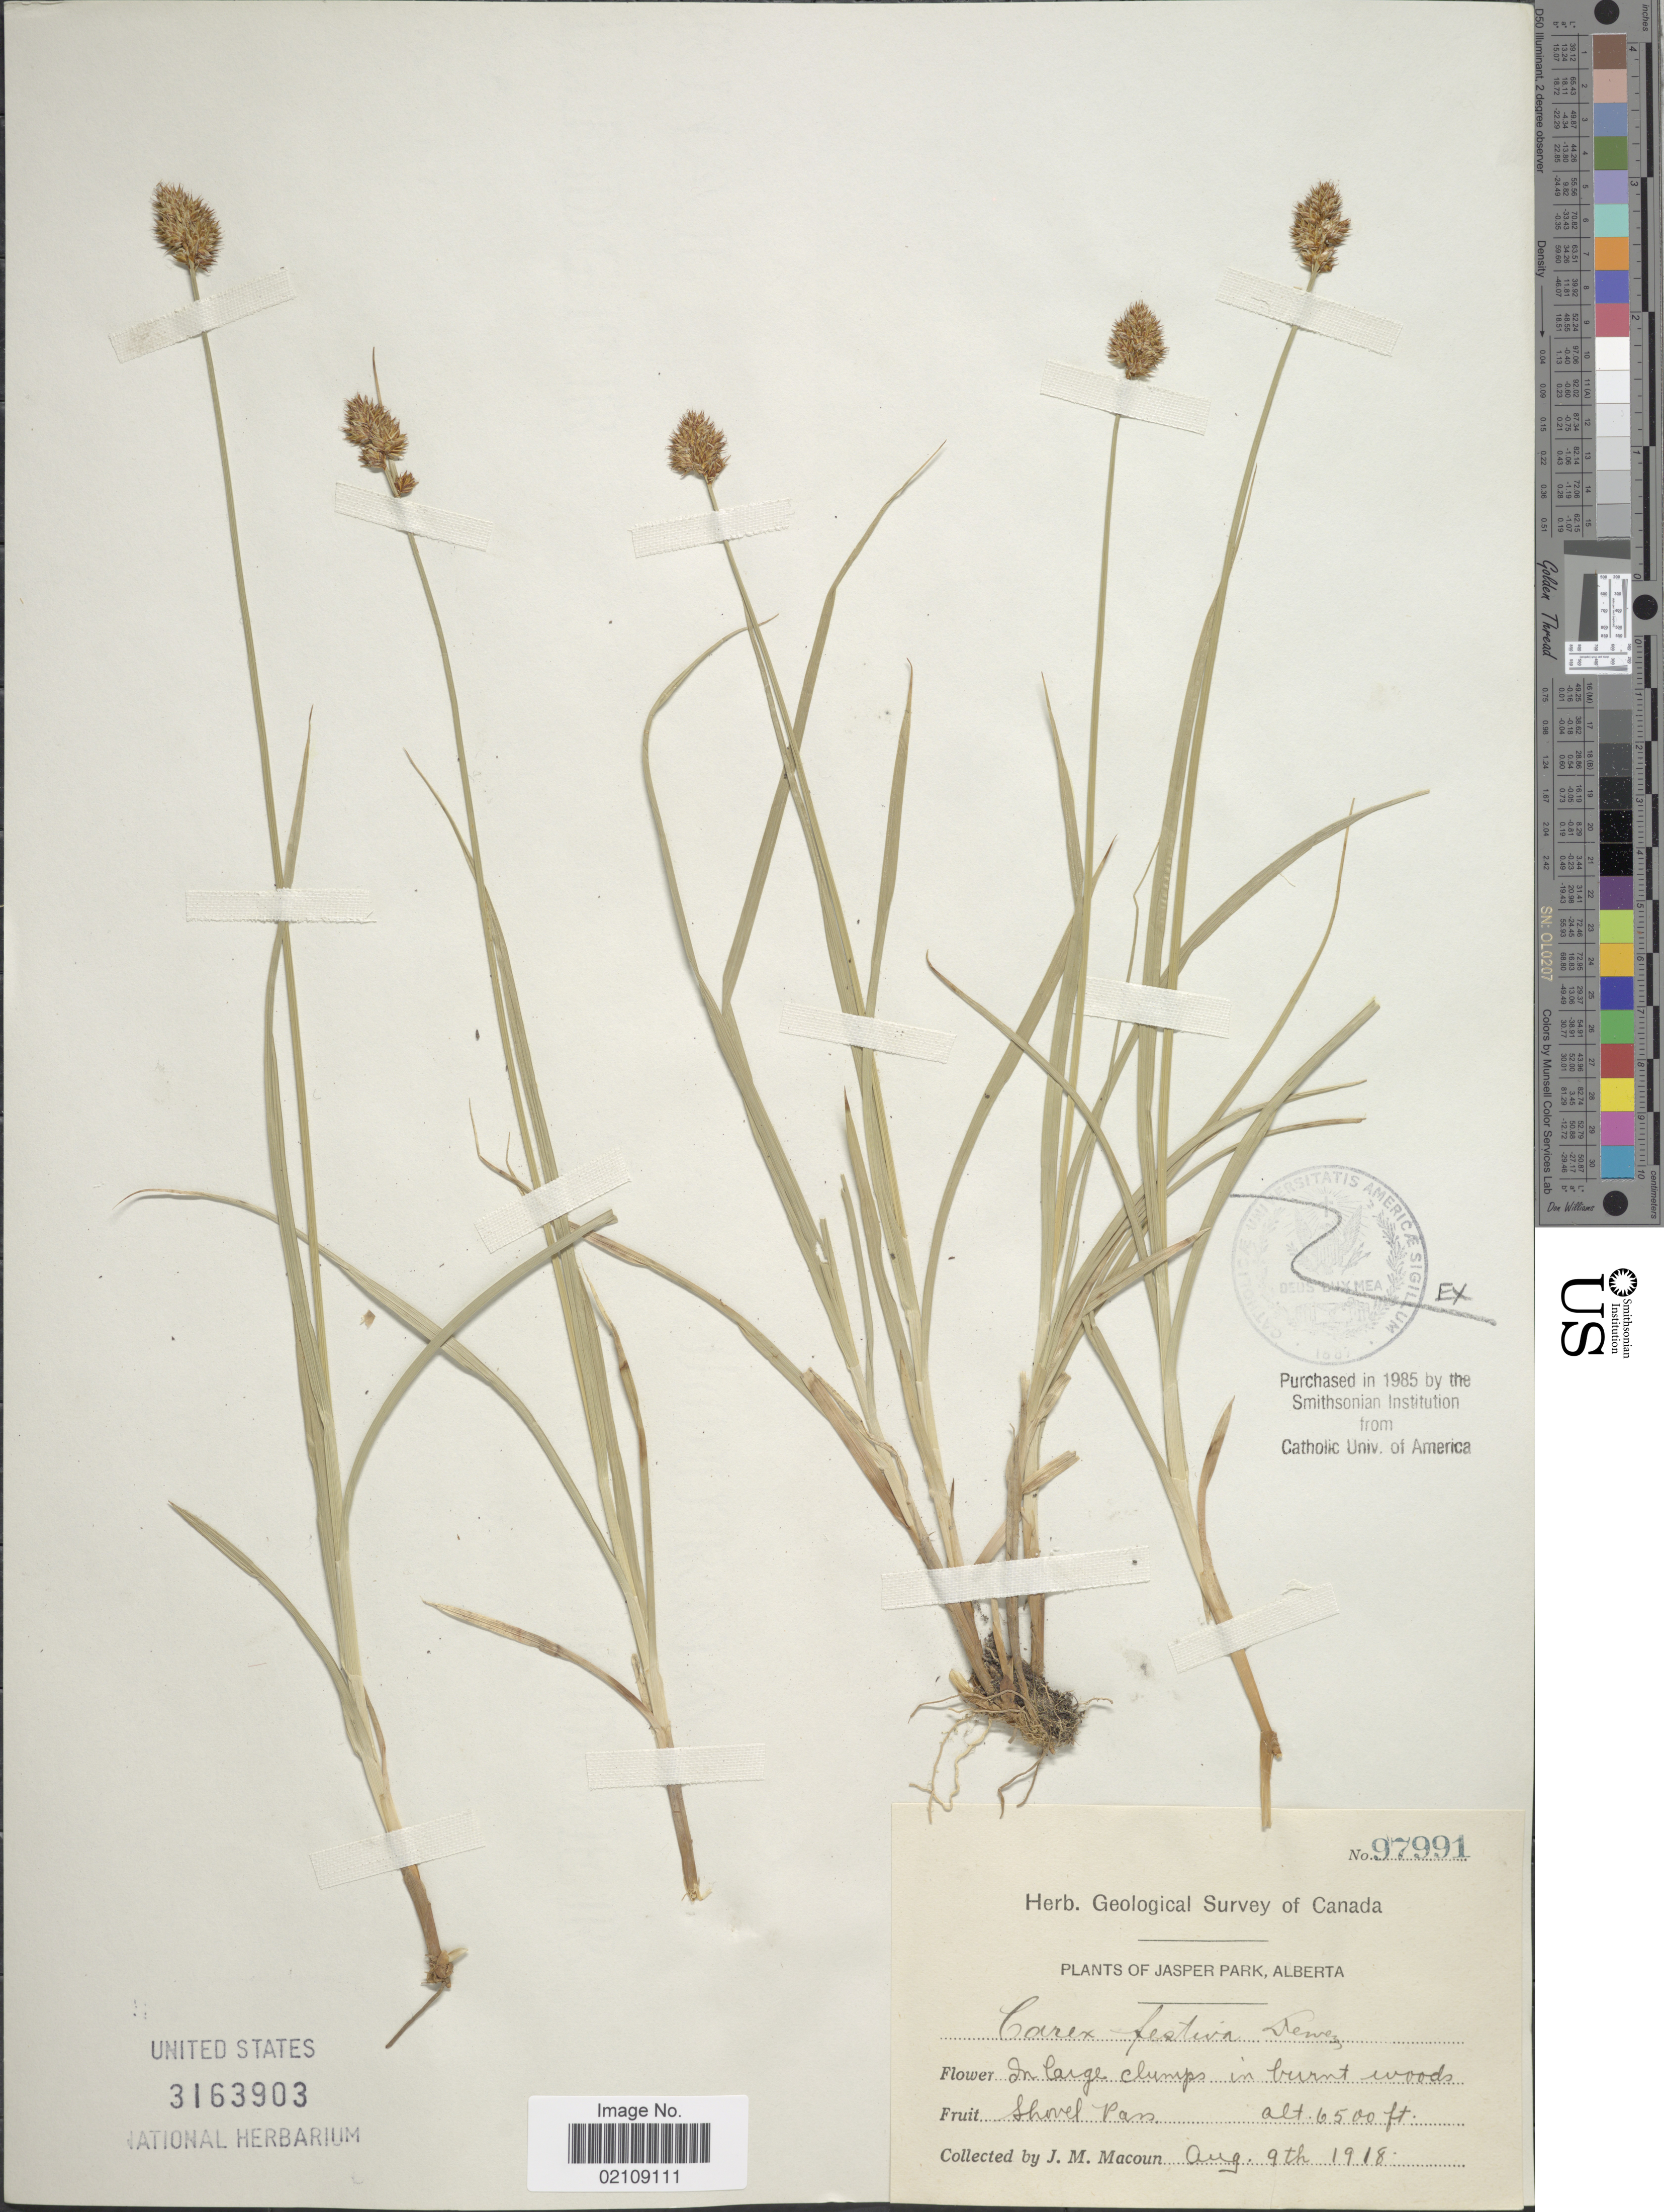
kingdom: Plantae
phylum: Tracheophyta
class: Liliopsida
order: Poales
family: Cyperaceae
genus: Carex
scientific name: Carex macloviana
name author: d'Urv.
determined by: Whitkus, R.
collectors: J. M. Macoun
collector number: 97991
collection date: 1918-08-09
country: Canada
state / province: Alberta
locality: Jasper Park. Shovel Pass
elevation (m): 1981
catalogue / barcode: US 3163903